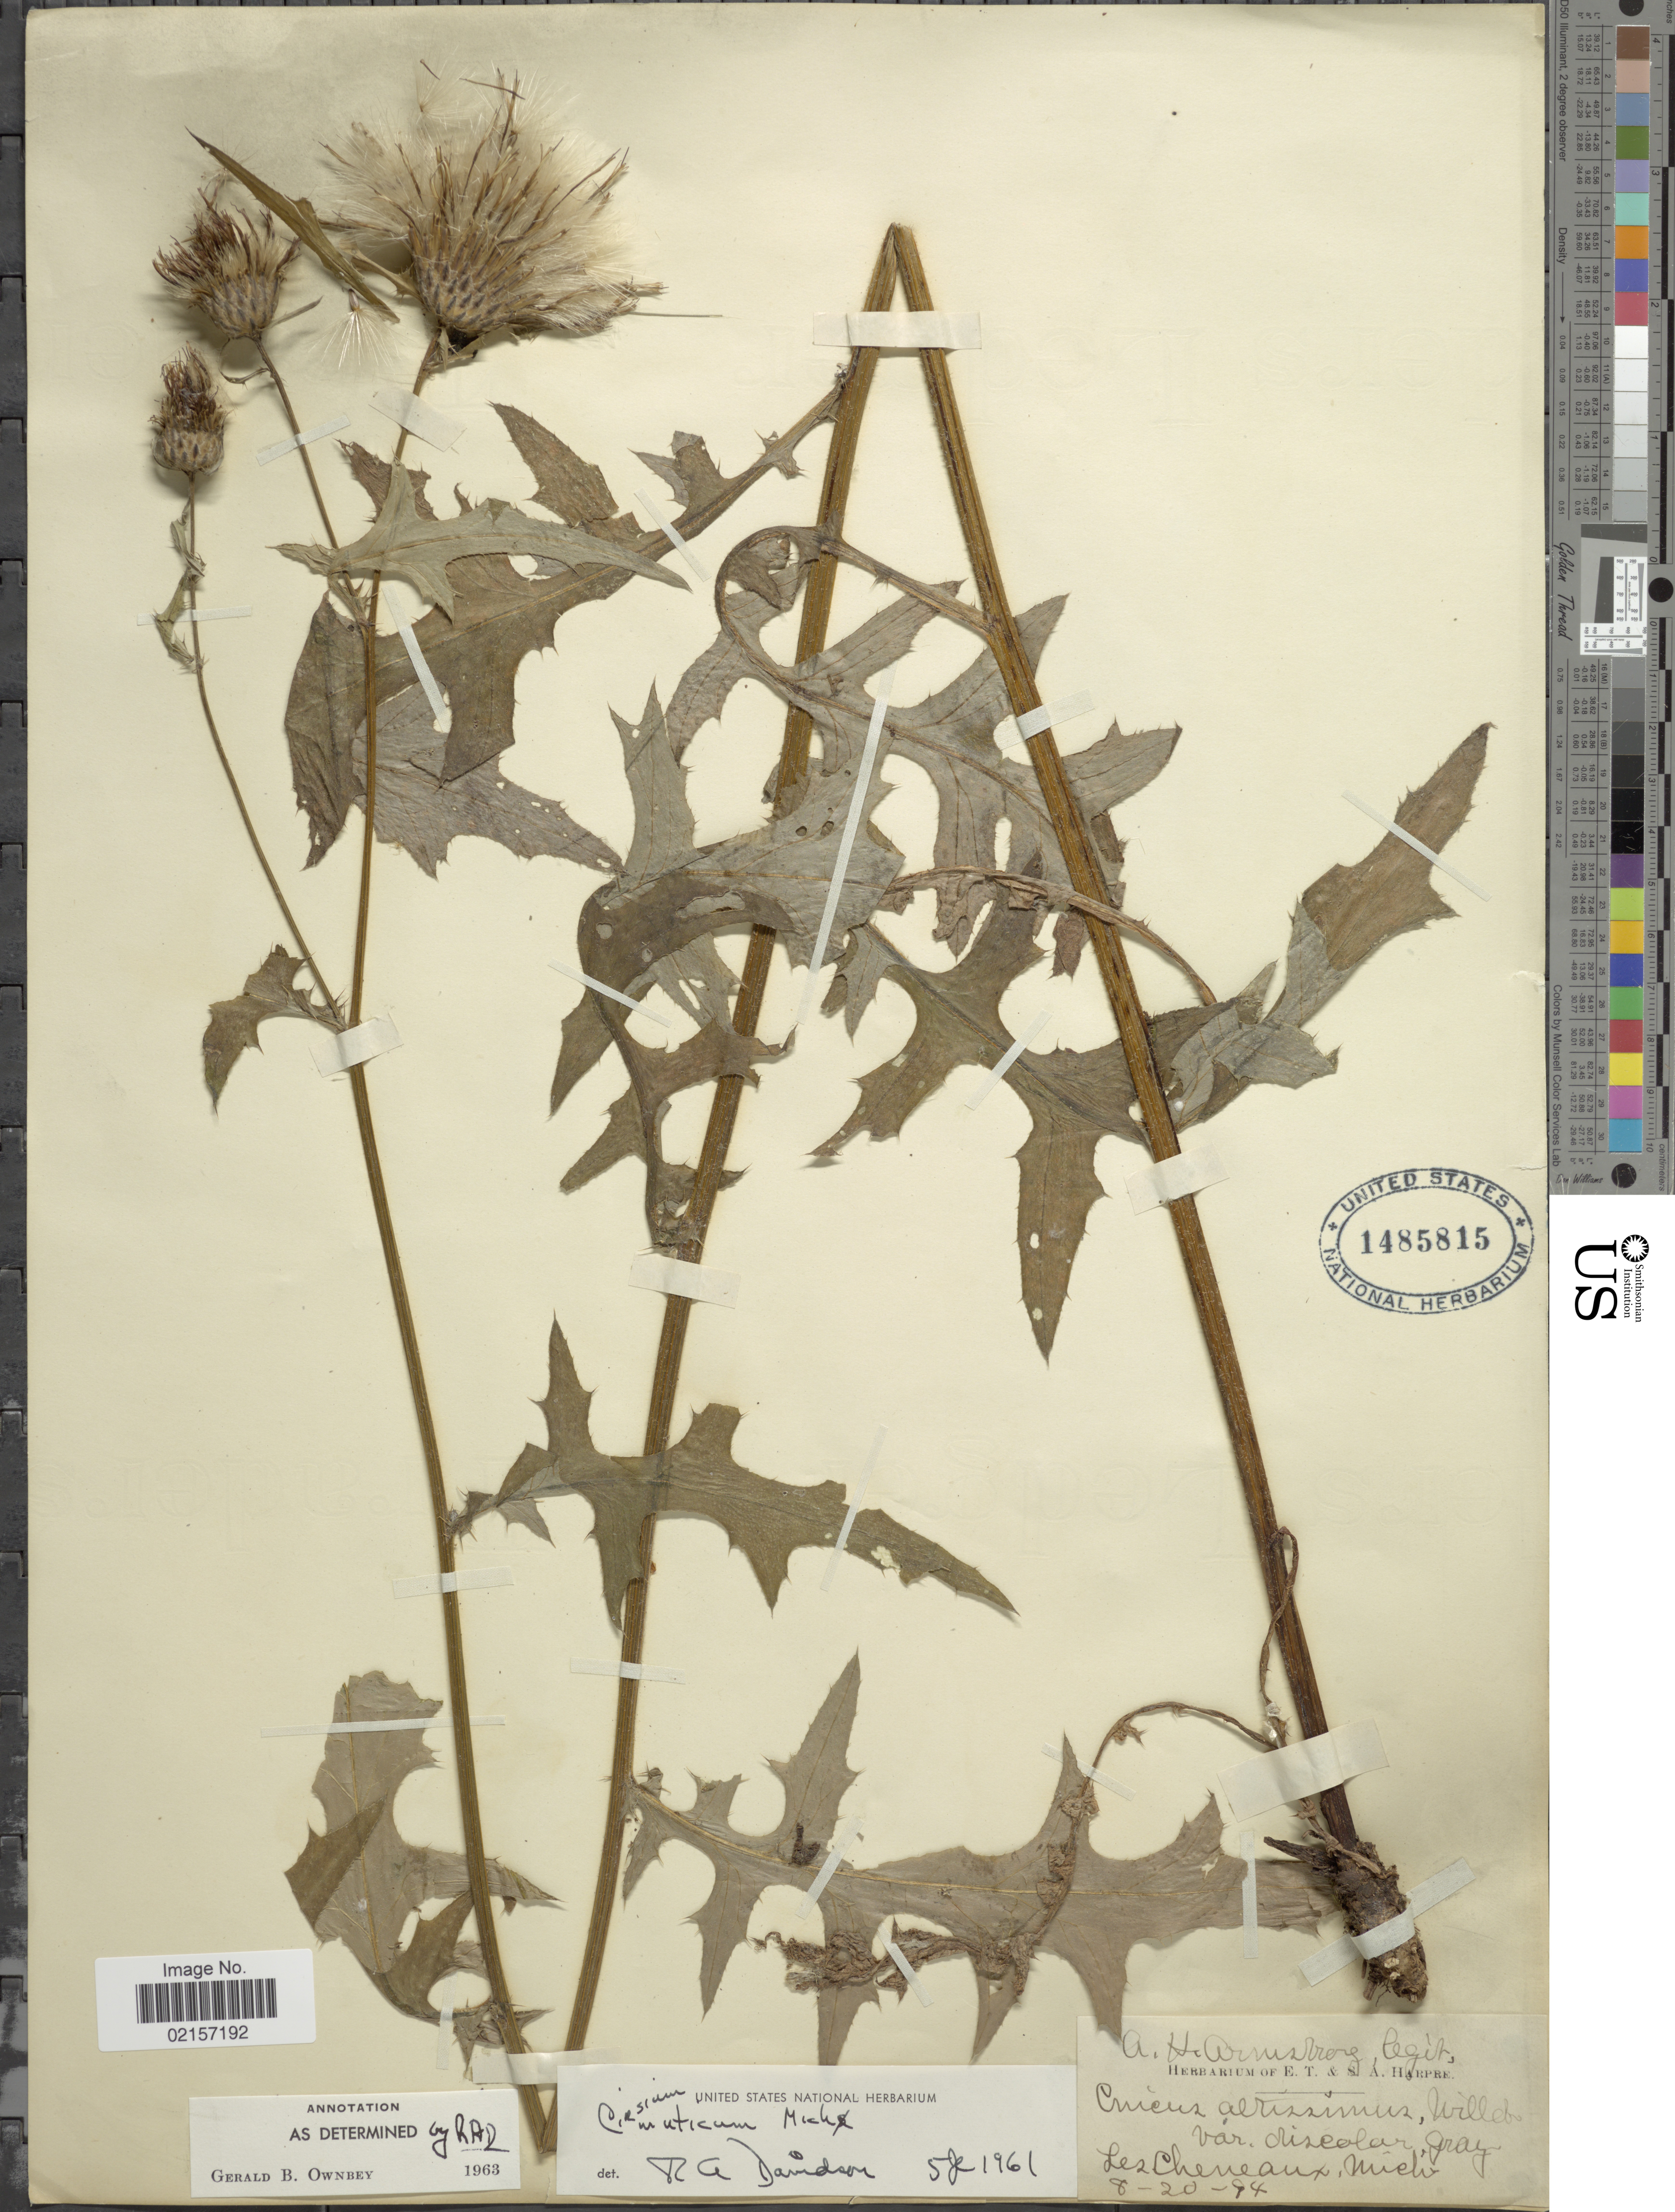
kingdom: Plantae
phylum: Tracheophyta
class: Magnoliopsida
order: Asterales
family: Asteraceae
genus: Cirsium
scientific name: Cirsium muticum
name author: Michx.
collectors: A. H. Armstrong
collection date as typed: Transcribed d/m/y: 20/8/94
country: United States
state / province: Michigan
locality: Les Cheneaux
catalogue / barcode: US 1485815